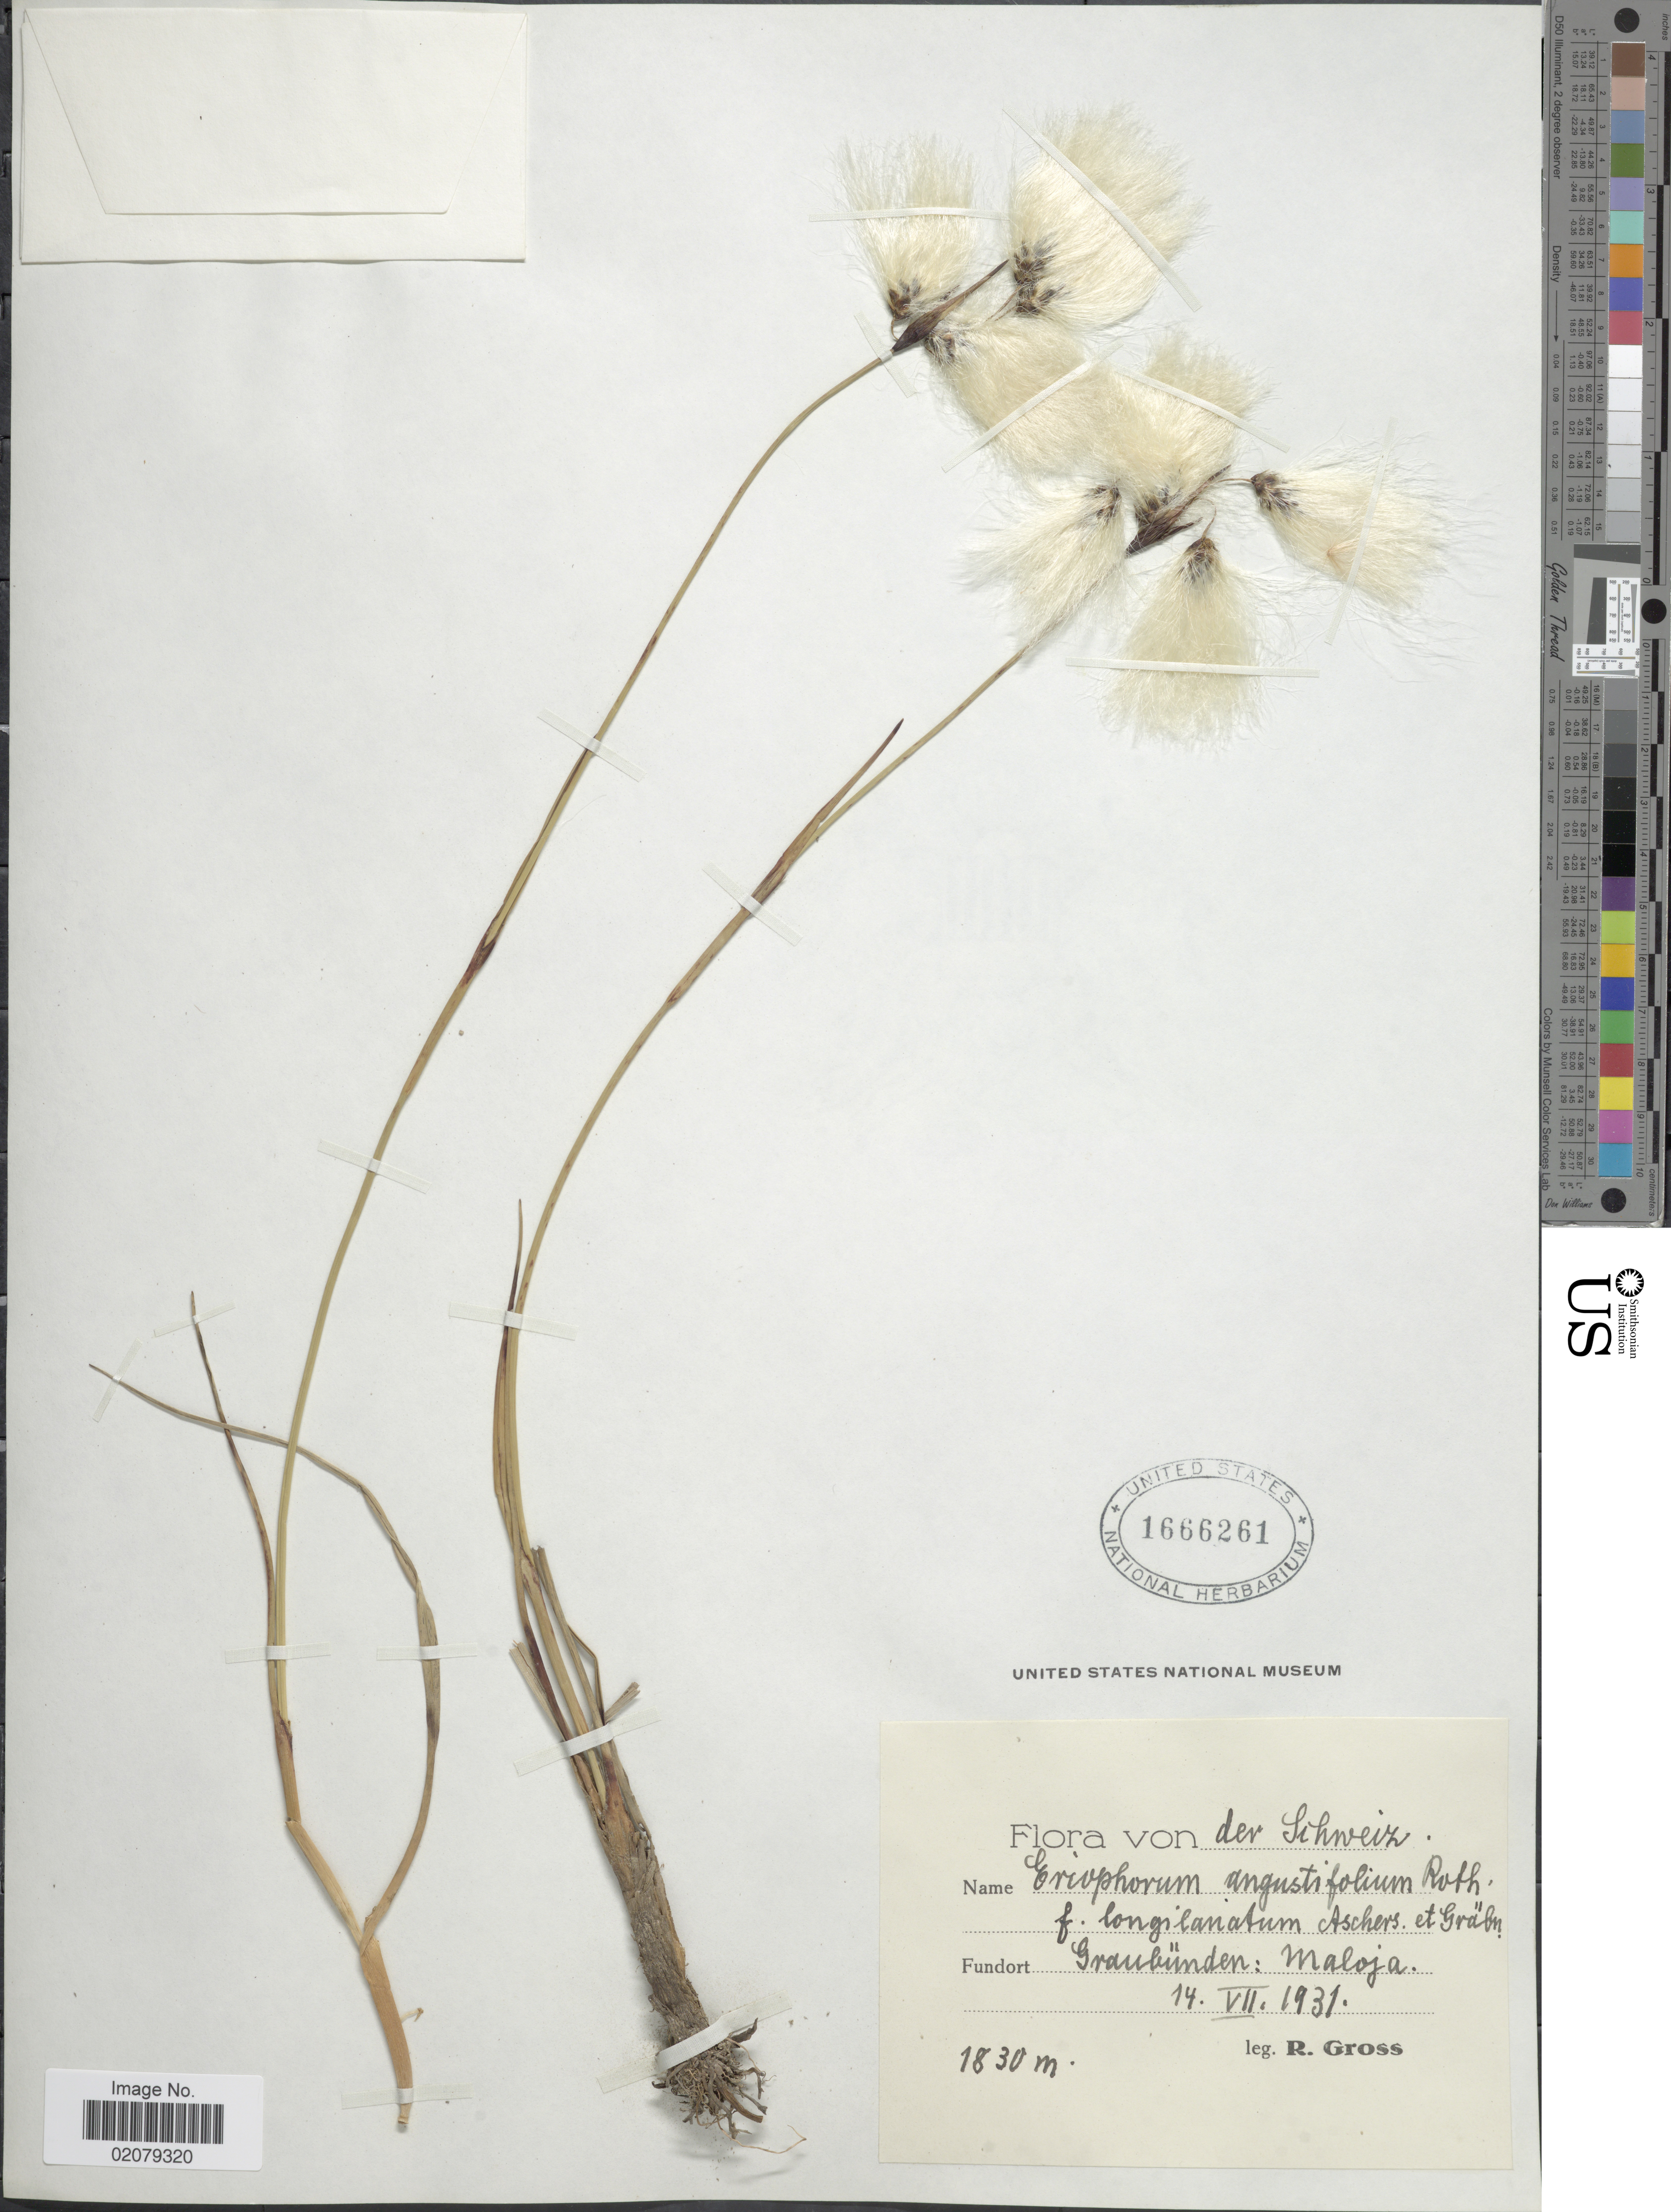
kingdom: Plantae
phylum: Tracheophyta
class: Liliopsida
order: Poales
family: Cyperaceae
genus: Eriophorum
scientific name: Eriophorum angustifolium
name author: Honck.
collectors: R. Gross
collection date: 1931-07-14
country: Switzerland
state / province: Schwyz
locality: Der Schweiz, Graubunden: Maloja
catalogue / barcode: US 1666261